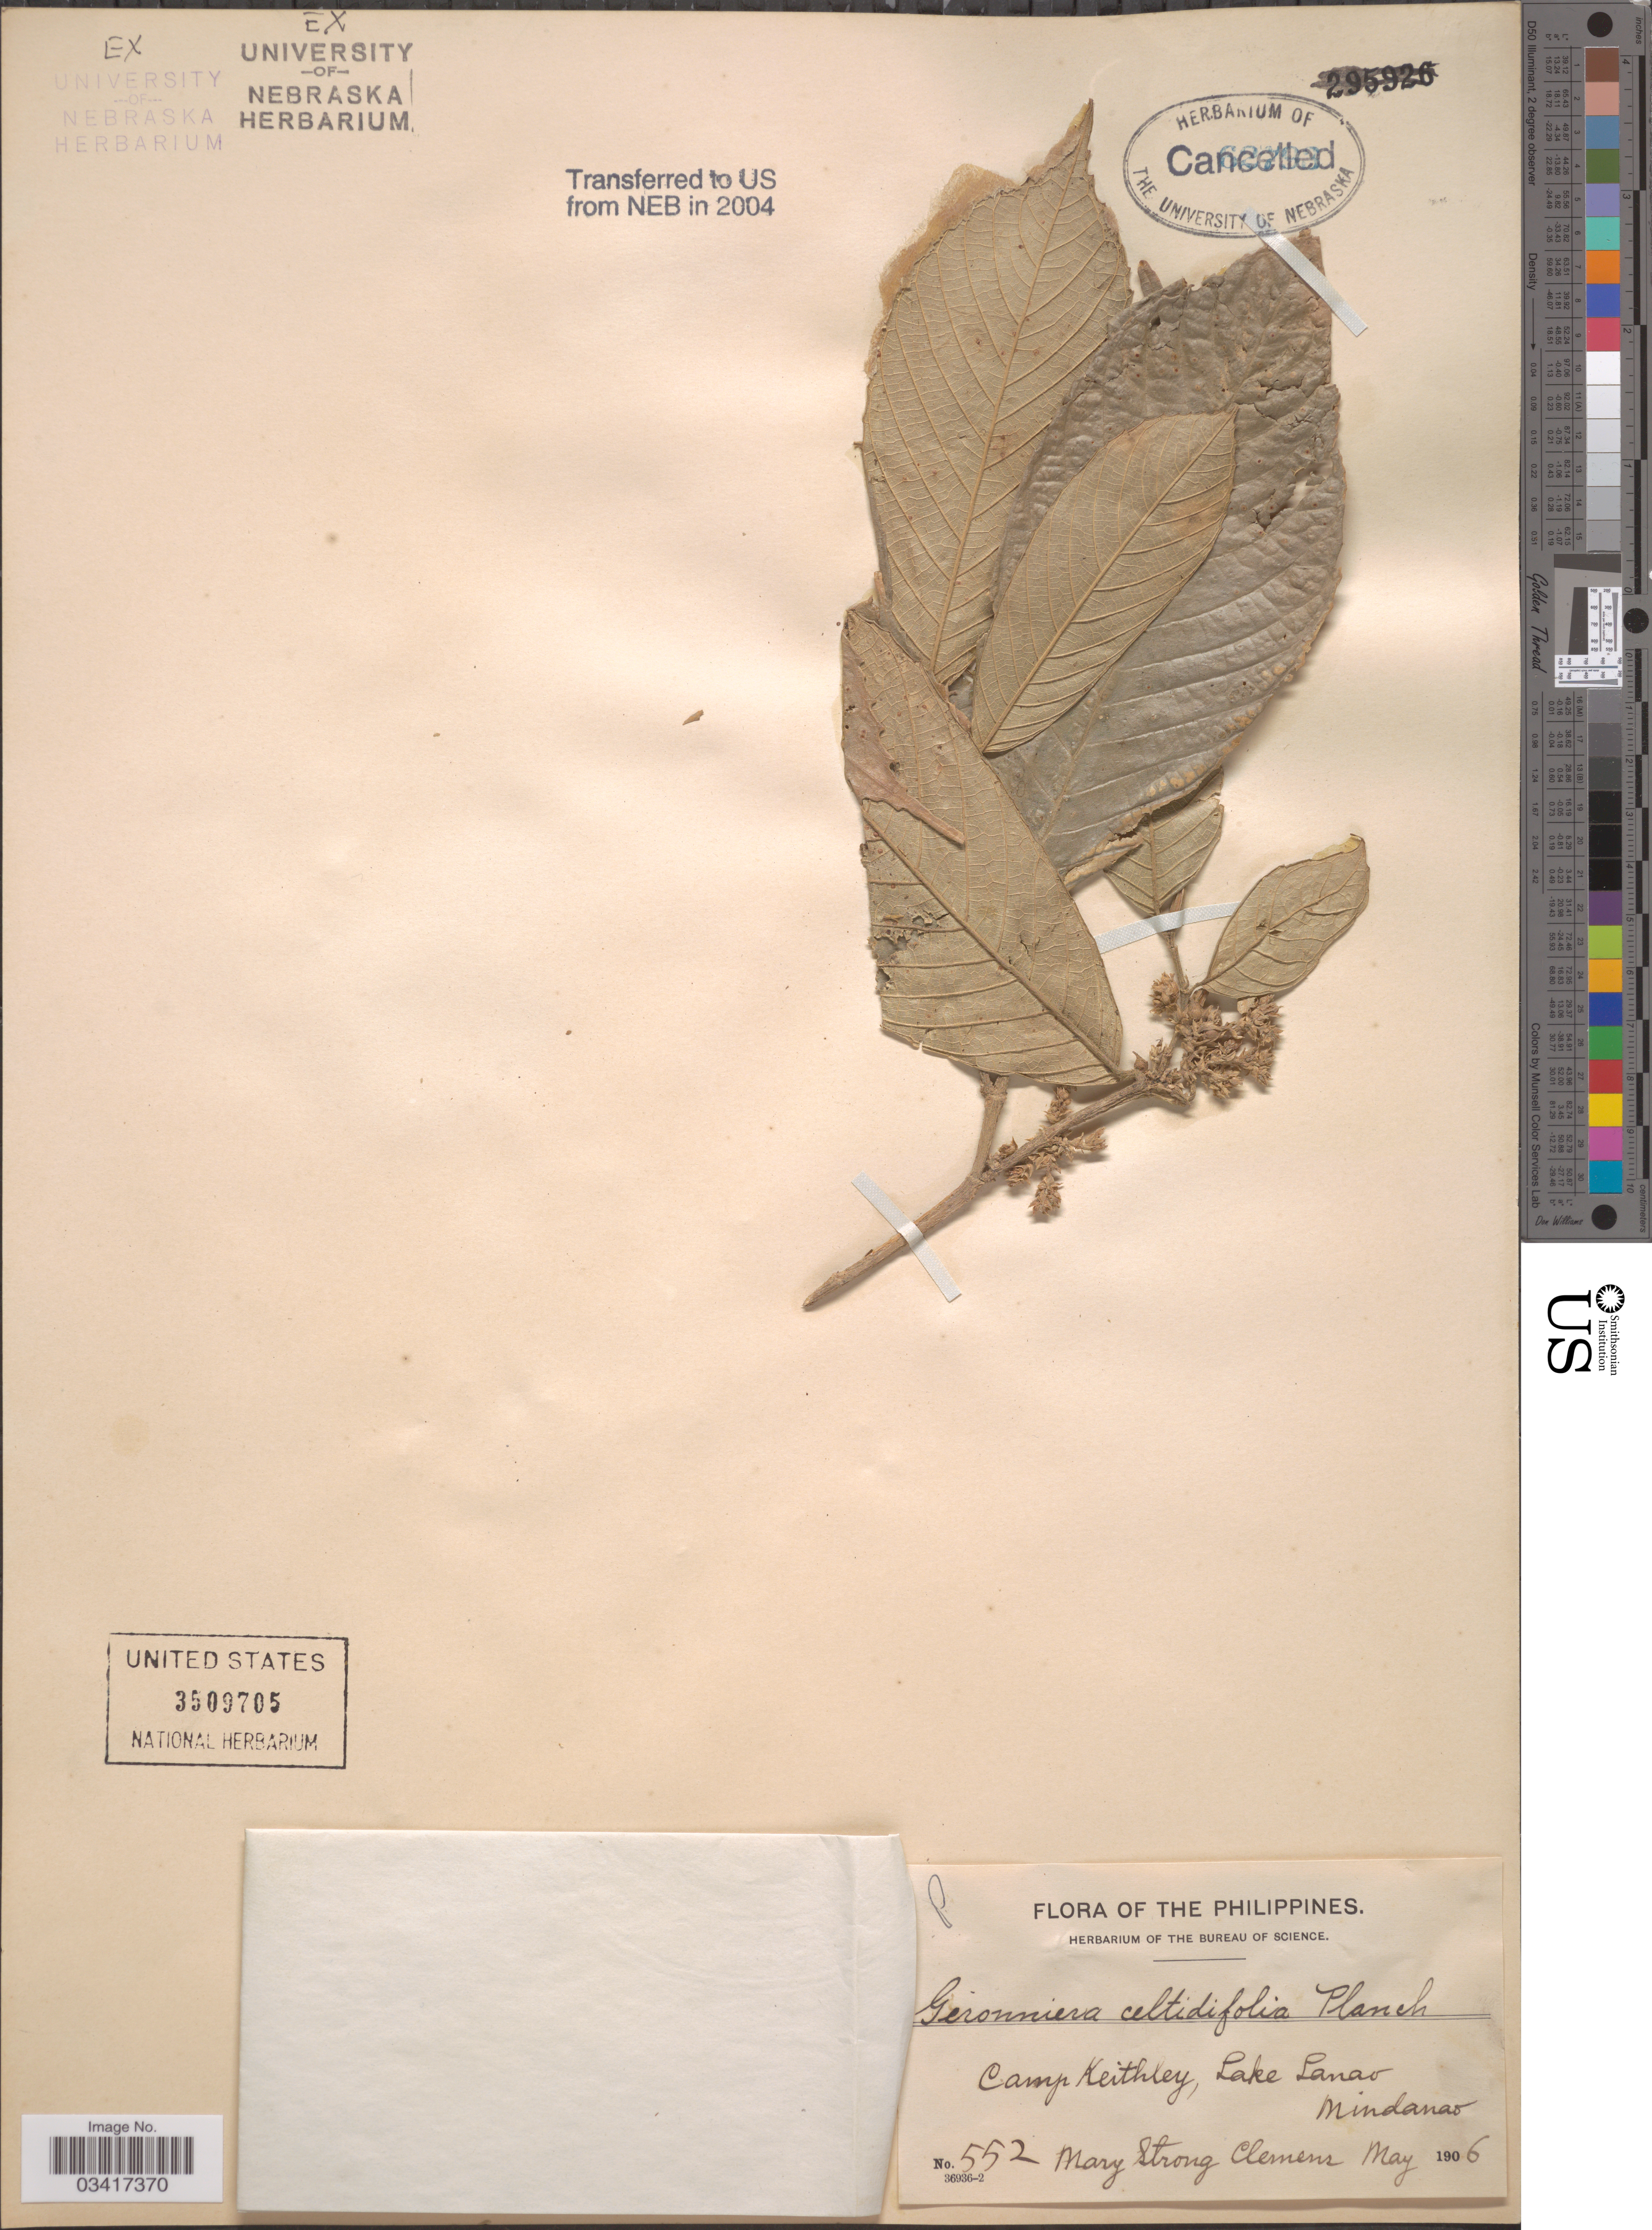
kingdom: Plantae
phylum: Tracheophyta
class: Magnoliopsida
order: Rosales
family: Cannabaceae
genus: Gironniera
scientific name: Gironniera celtidifolia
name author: Gaudich.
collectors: M. S. Clemens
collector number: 552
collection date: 1906-05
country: Philippines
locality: Camp Keithley, Lake Lanao, Mindanao.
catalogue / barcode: US 3509705